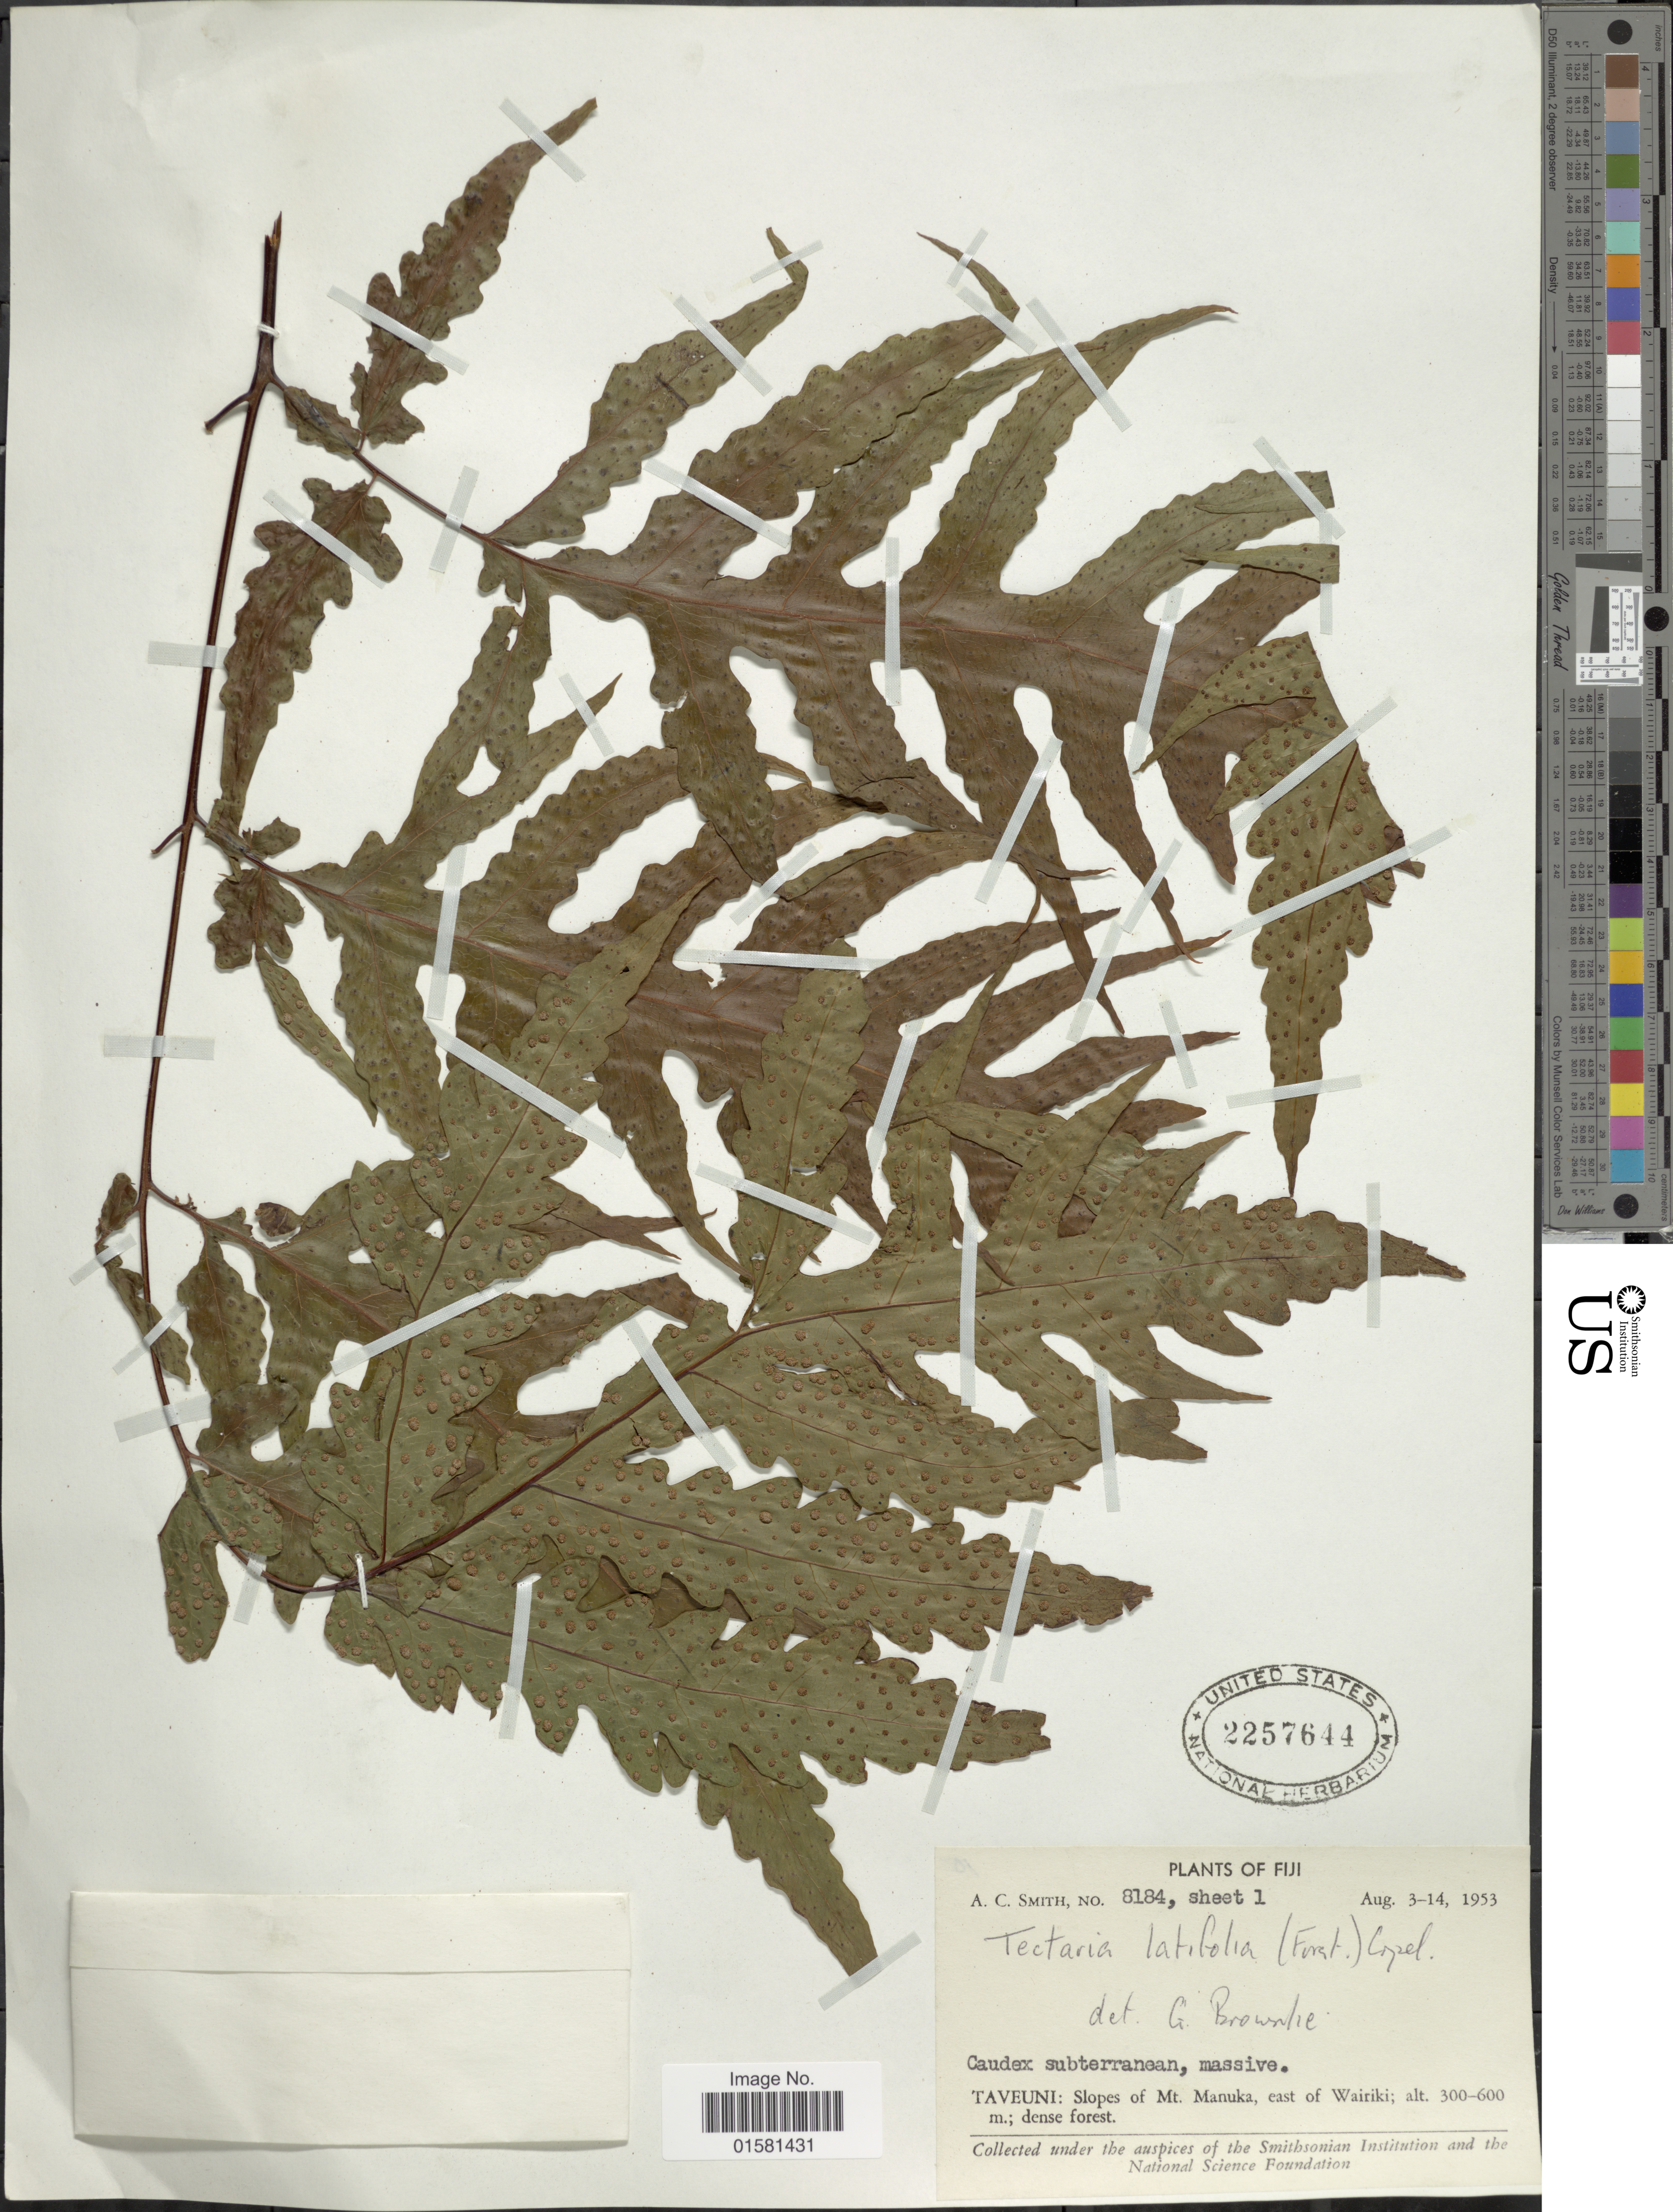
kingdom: Plantae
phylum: Tracheophyta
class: Polypodiopsida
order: Polypodiales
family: Tectariaceae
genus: Tectaria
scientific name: Tectaria latifolia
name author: (G. Forst.) Copel.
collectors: A. C. Smith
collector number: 8184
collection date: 1953-08-03/1953-08-14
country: Fiji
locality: Fiji, Taveuini: Slopes of Mt. Manuka, east of Wairiki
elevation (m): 300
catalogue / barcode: US 2257644